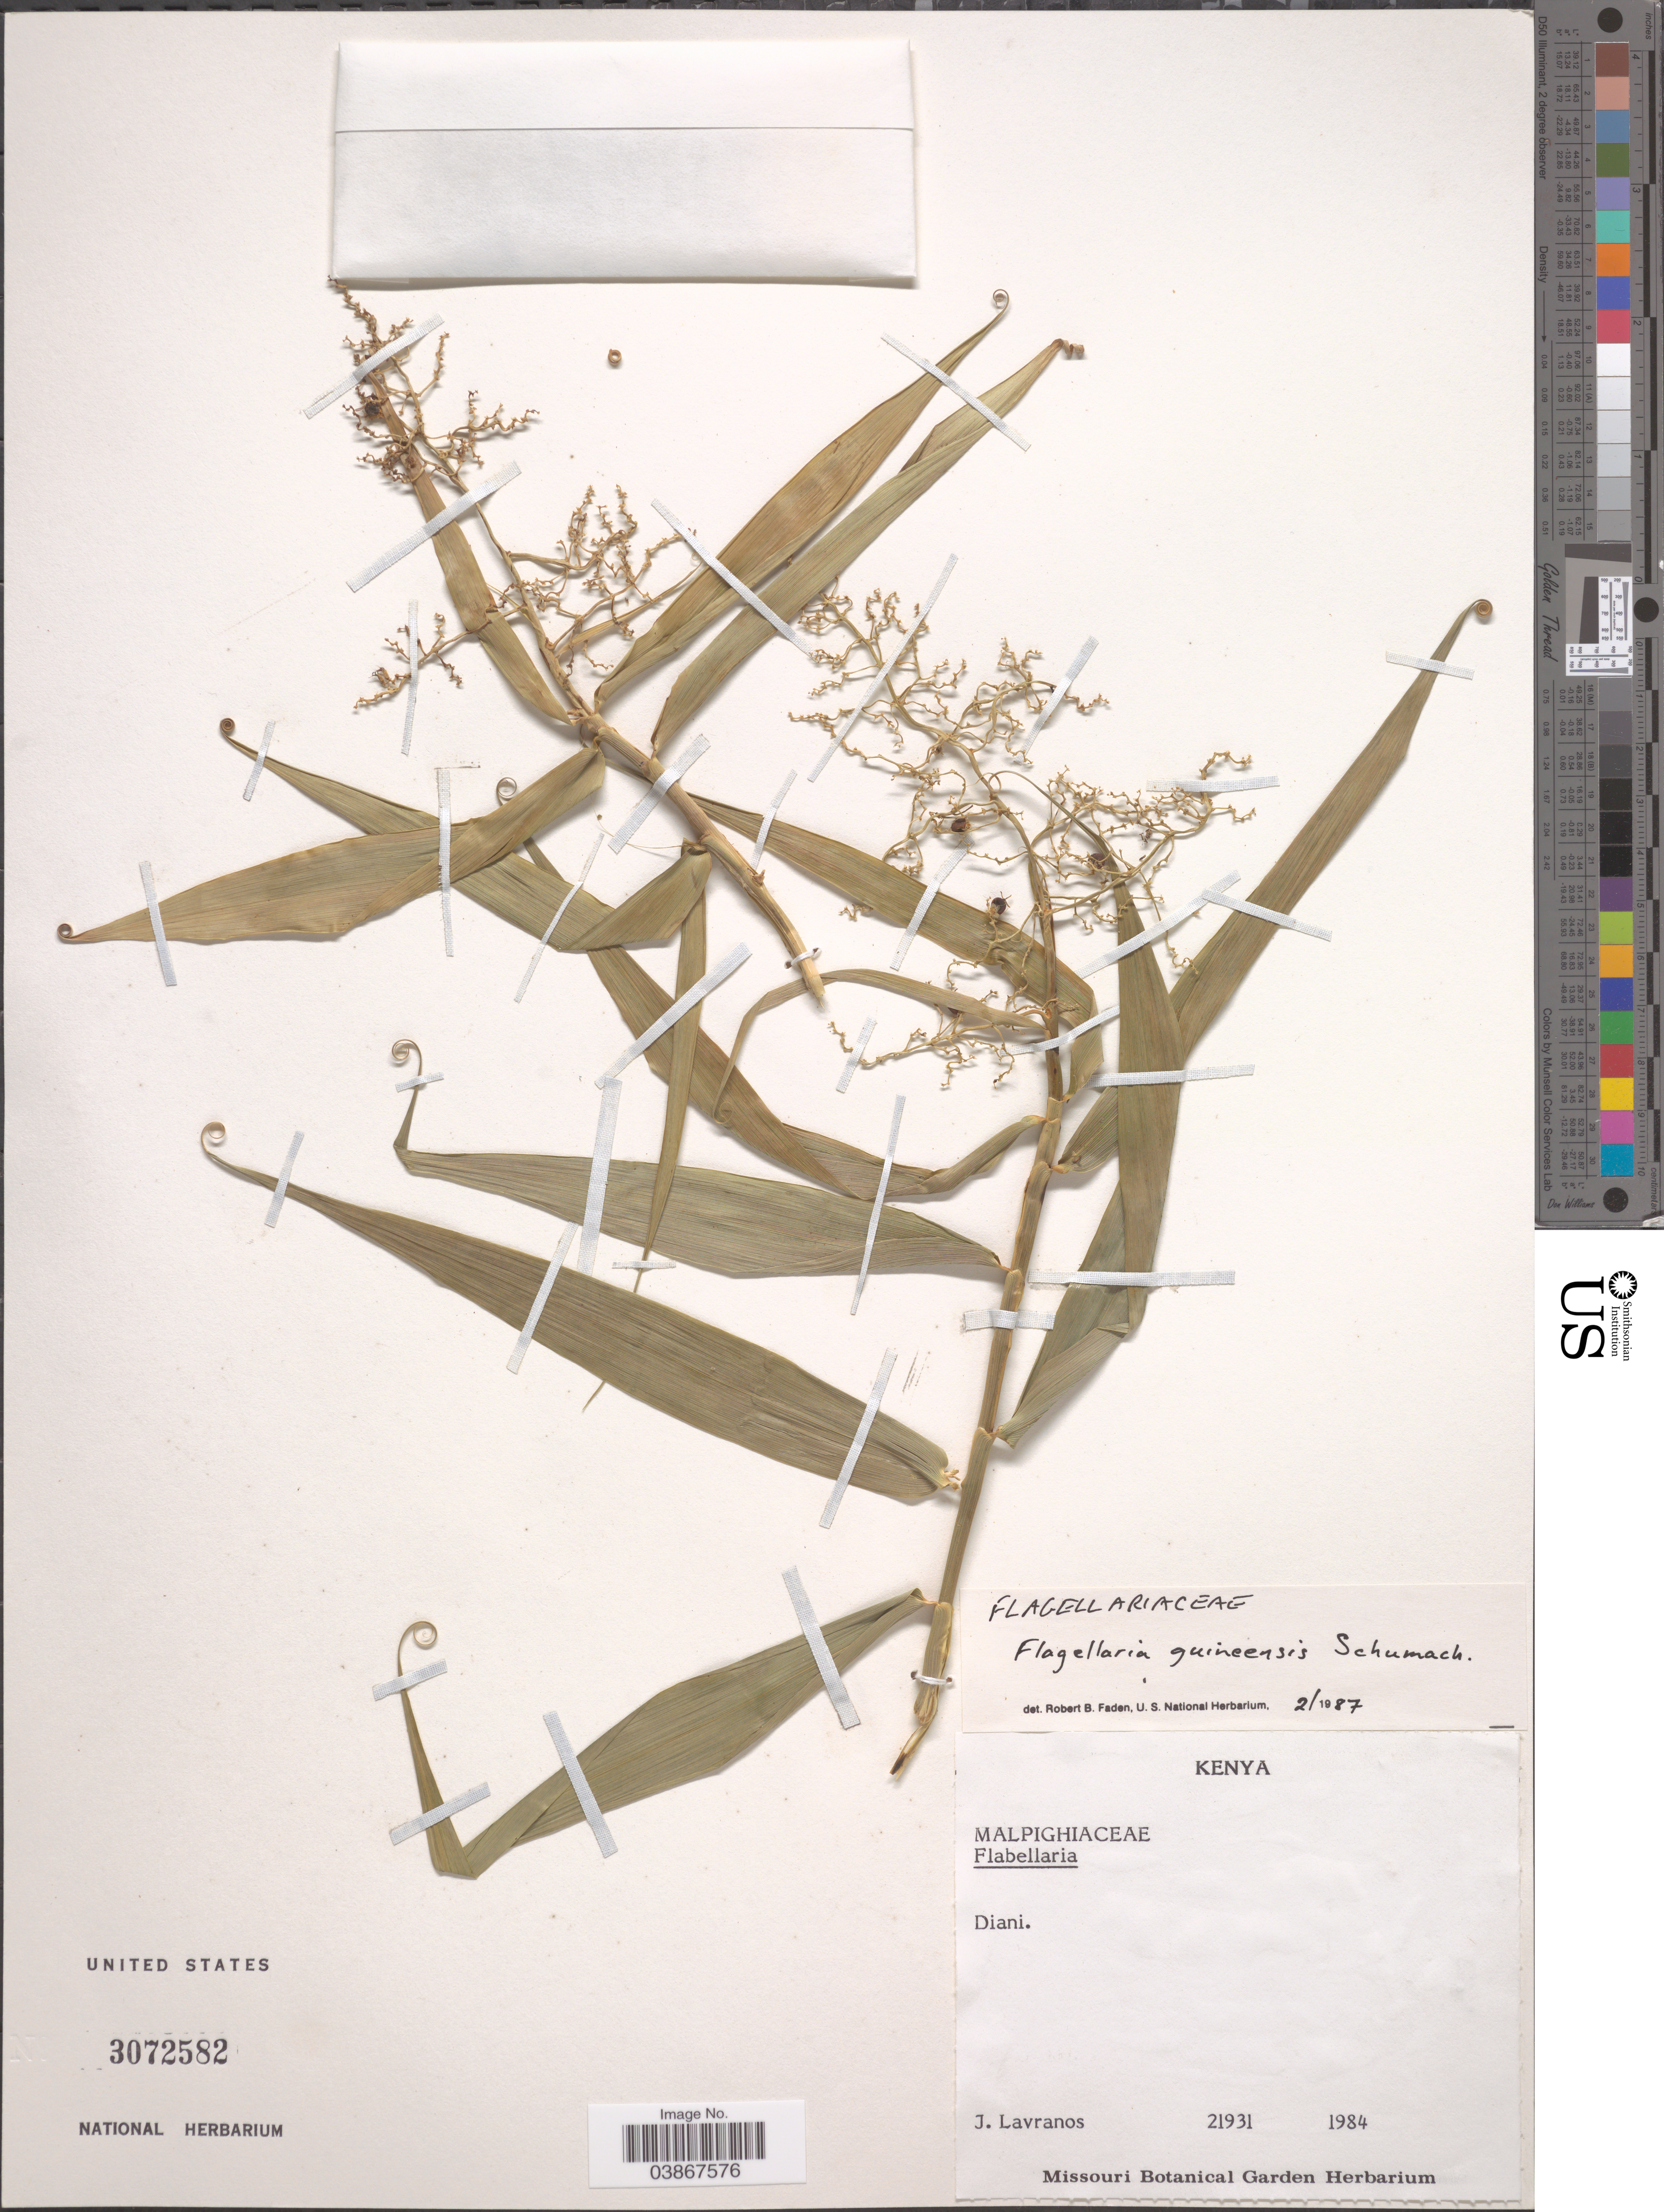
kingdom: Plantae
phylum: Tracheophyta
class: Liliopsida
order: Poales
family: Flagellariaceae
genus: Flagellaria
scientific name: Flagellaria guineensis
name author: Schumach.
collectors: J. Lavranos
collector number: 21931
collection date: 1984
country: Kenya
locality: Diani.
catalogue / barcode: US 3072582